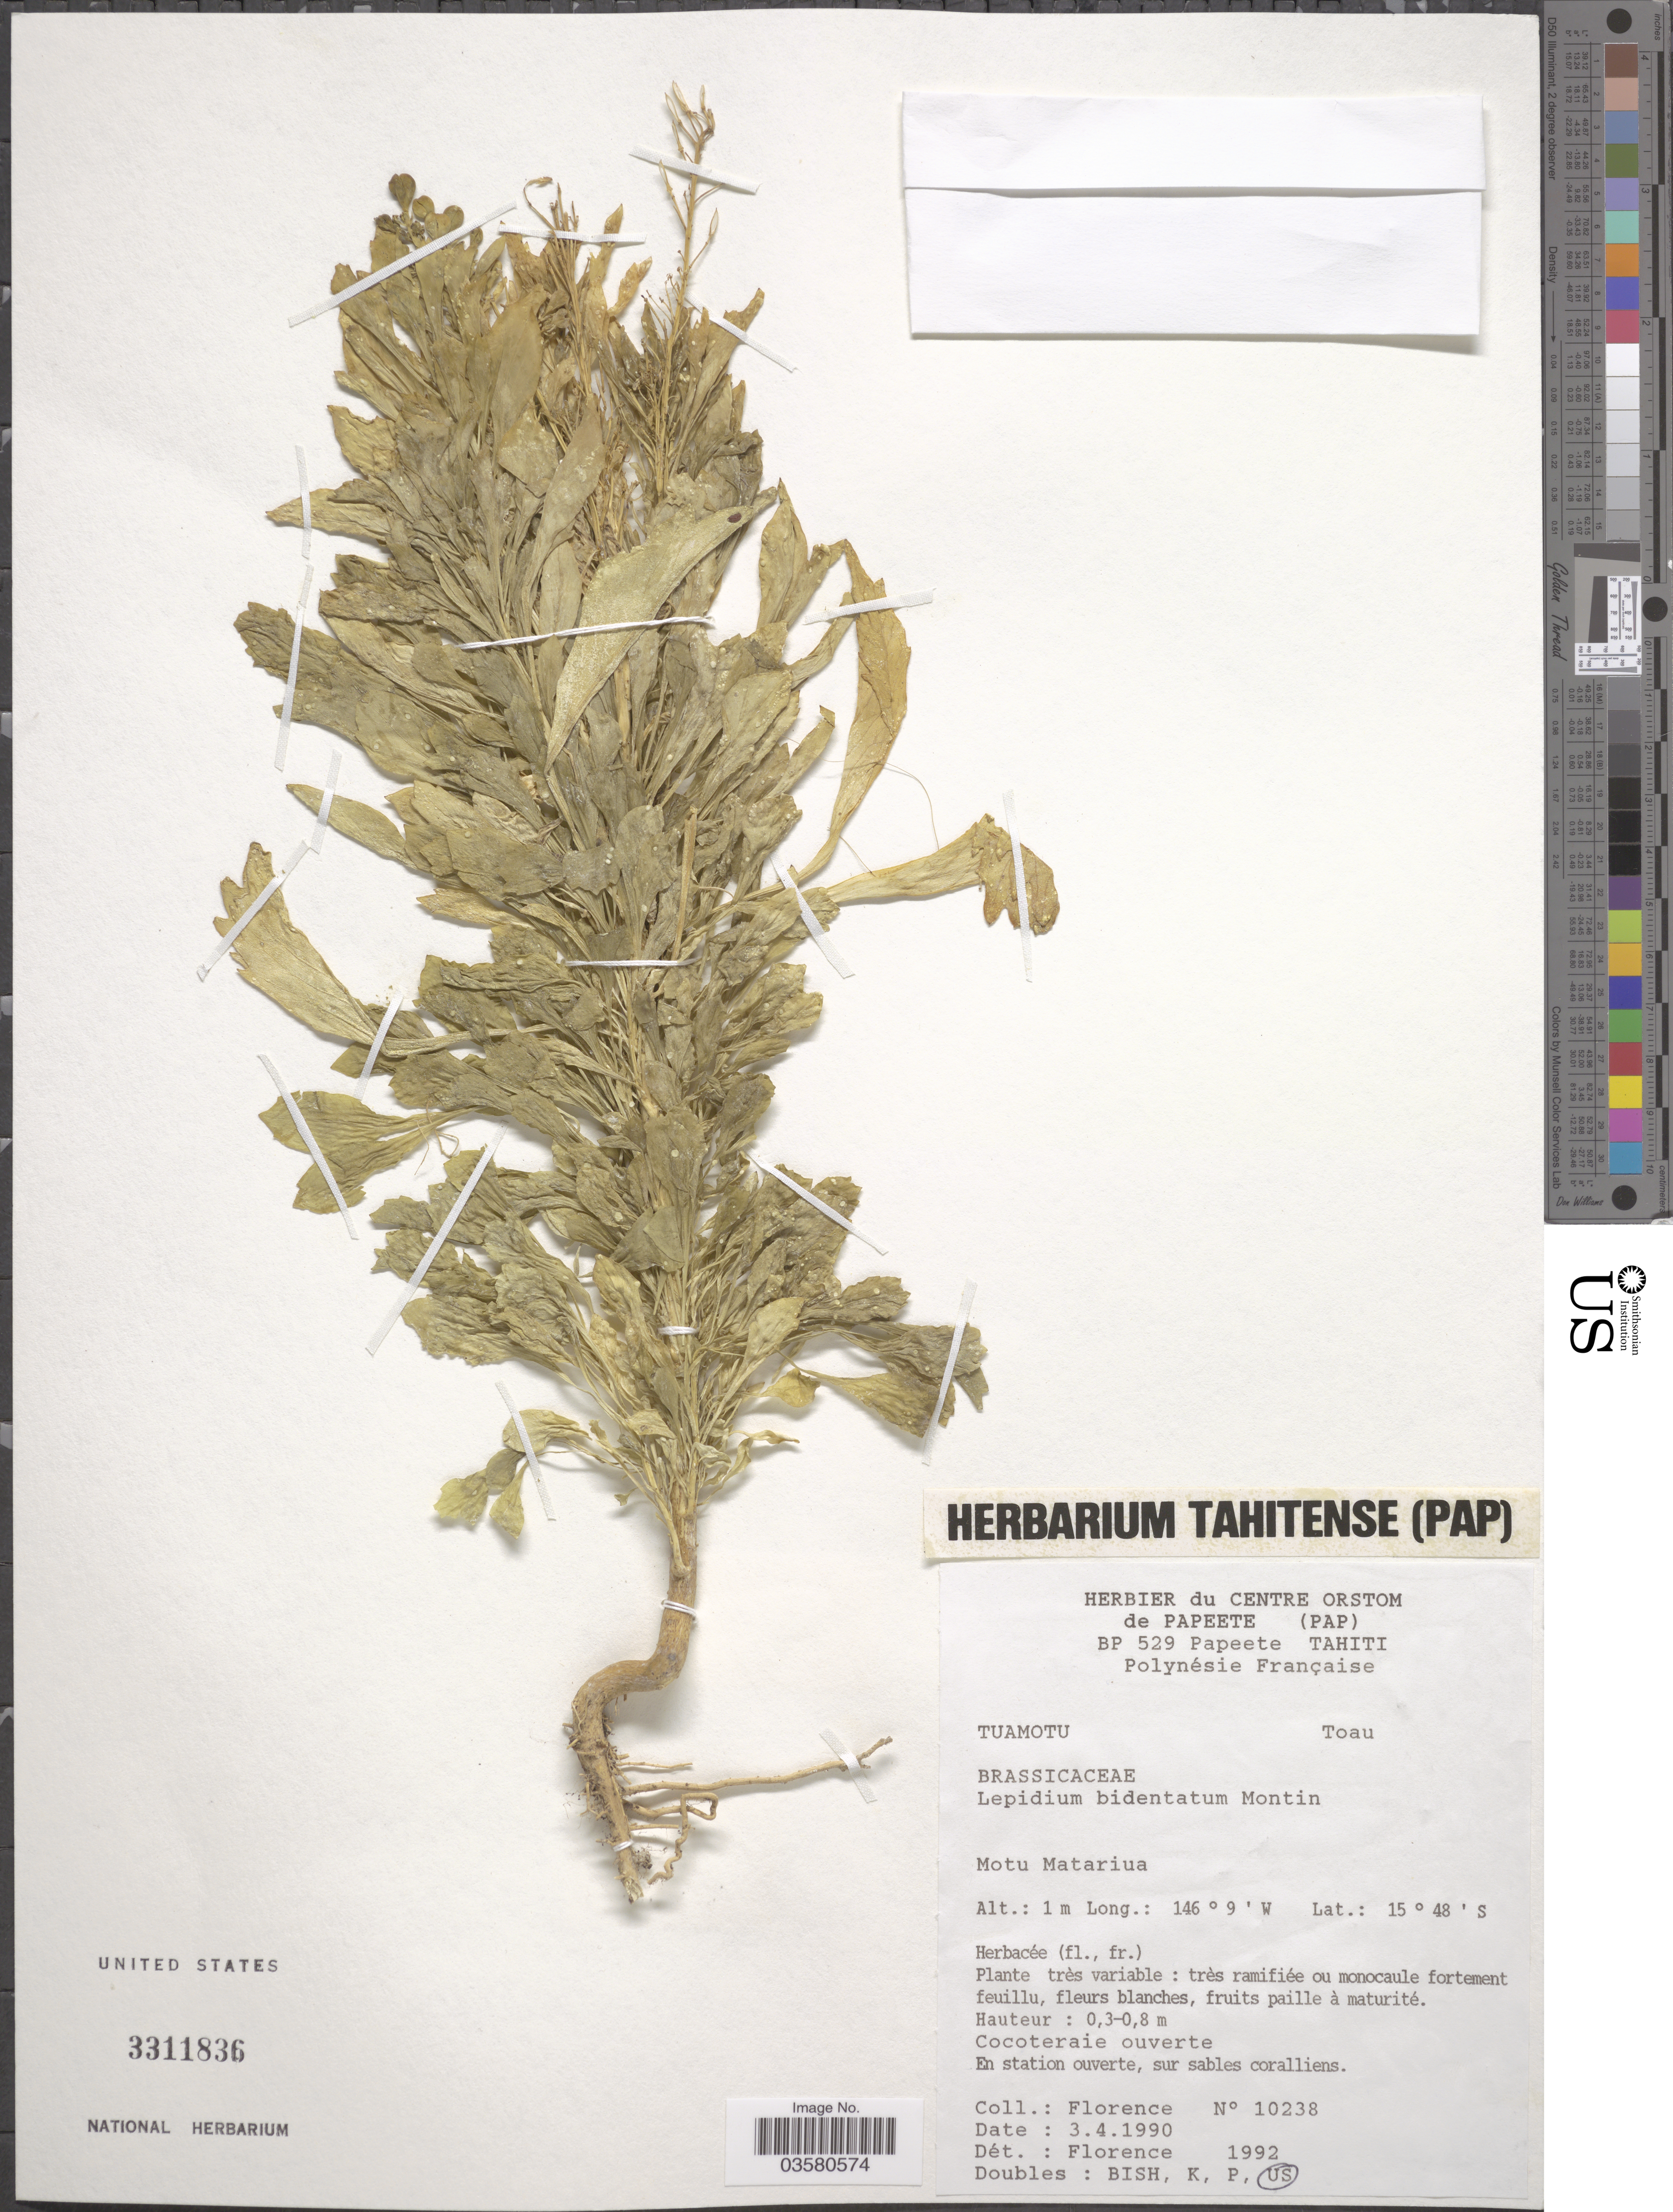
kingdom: Plantae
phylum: Tracheophyta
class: Magnoliopsida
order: Brassicales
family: Brassicaceae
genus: Lepidium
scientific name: Lepidium bidentatum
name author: Montin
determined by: Al-Shehbaz, I. A., (MO), Missouri Botanical Garden (UNITED STATES)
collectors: -. Florence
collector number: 10238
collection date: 1990-04-03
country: French Polynesia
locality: Tuamotu, Toau. Motu Matariau.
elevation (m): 1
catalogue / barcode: US 3311836